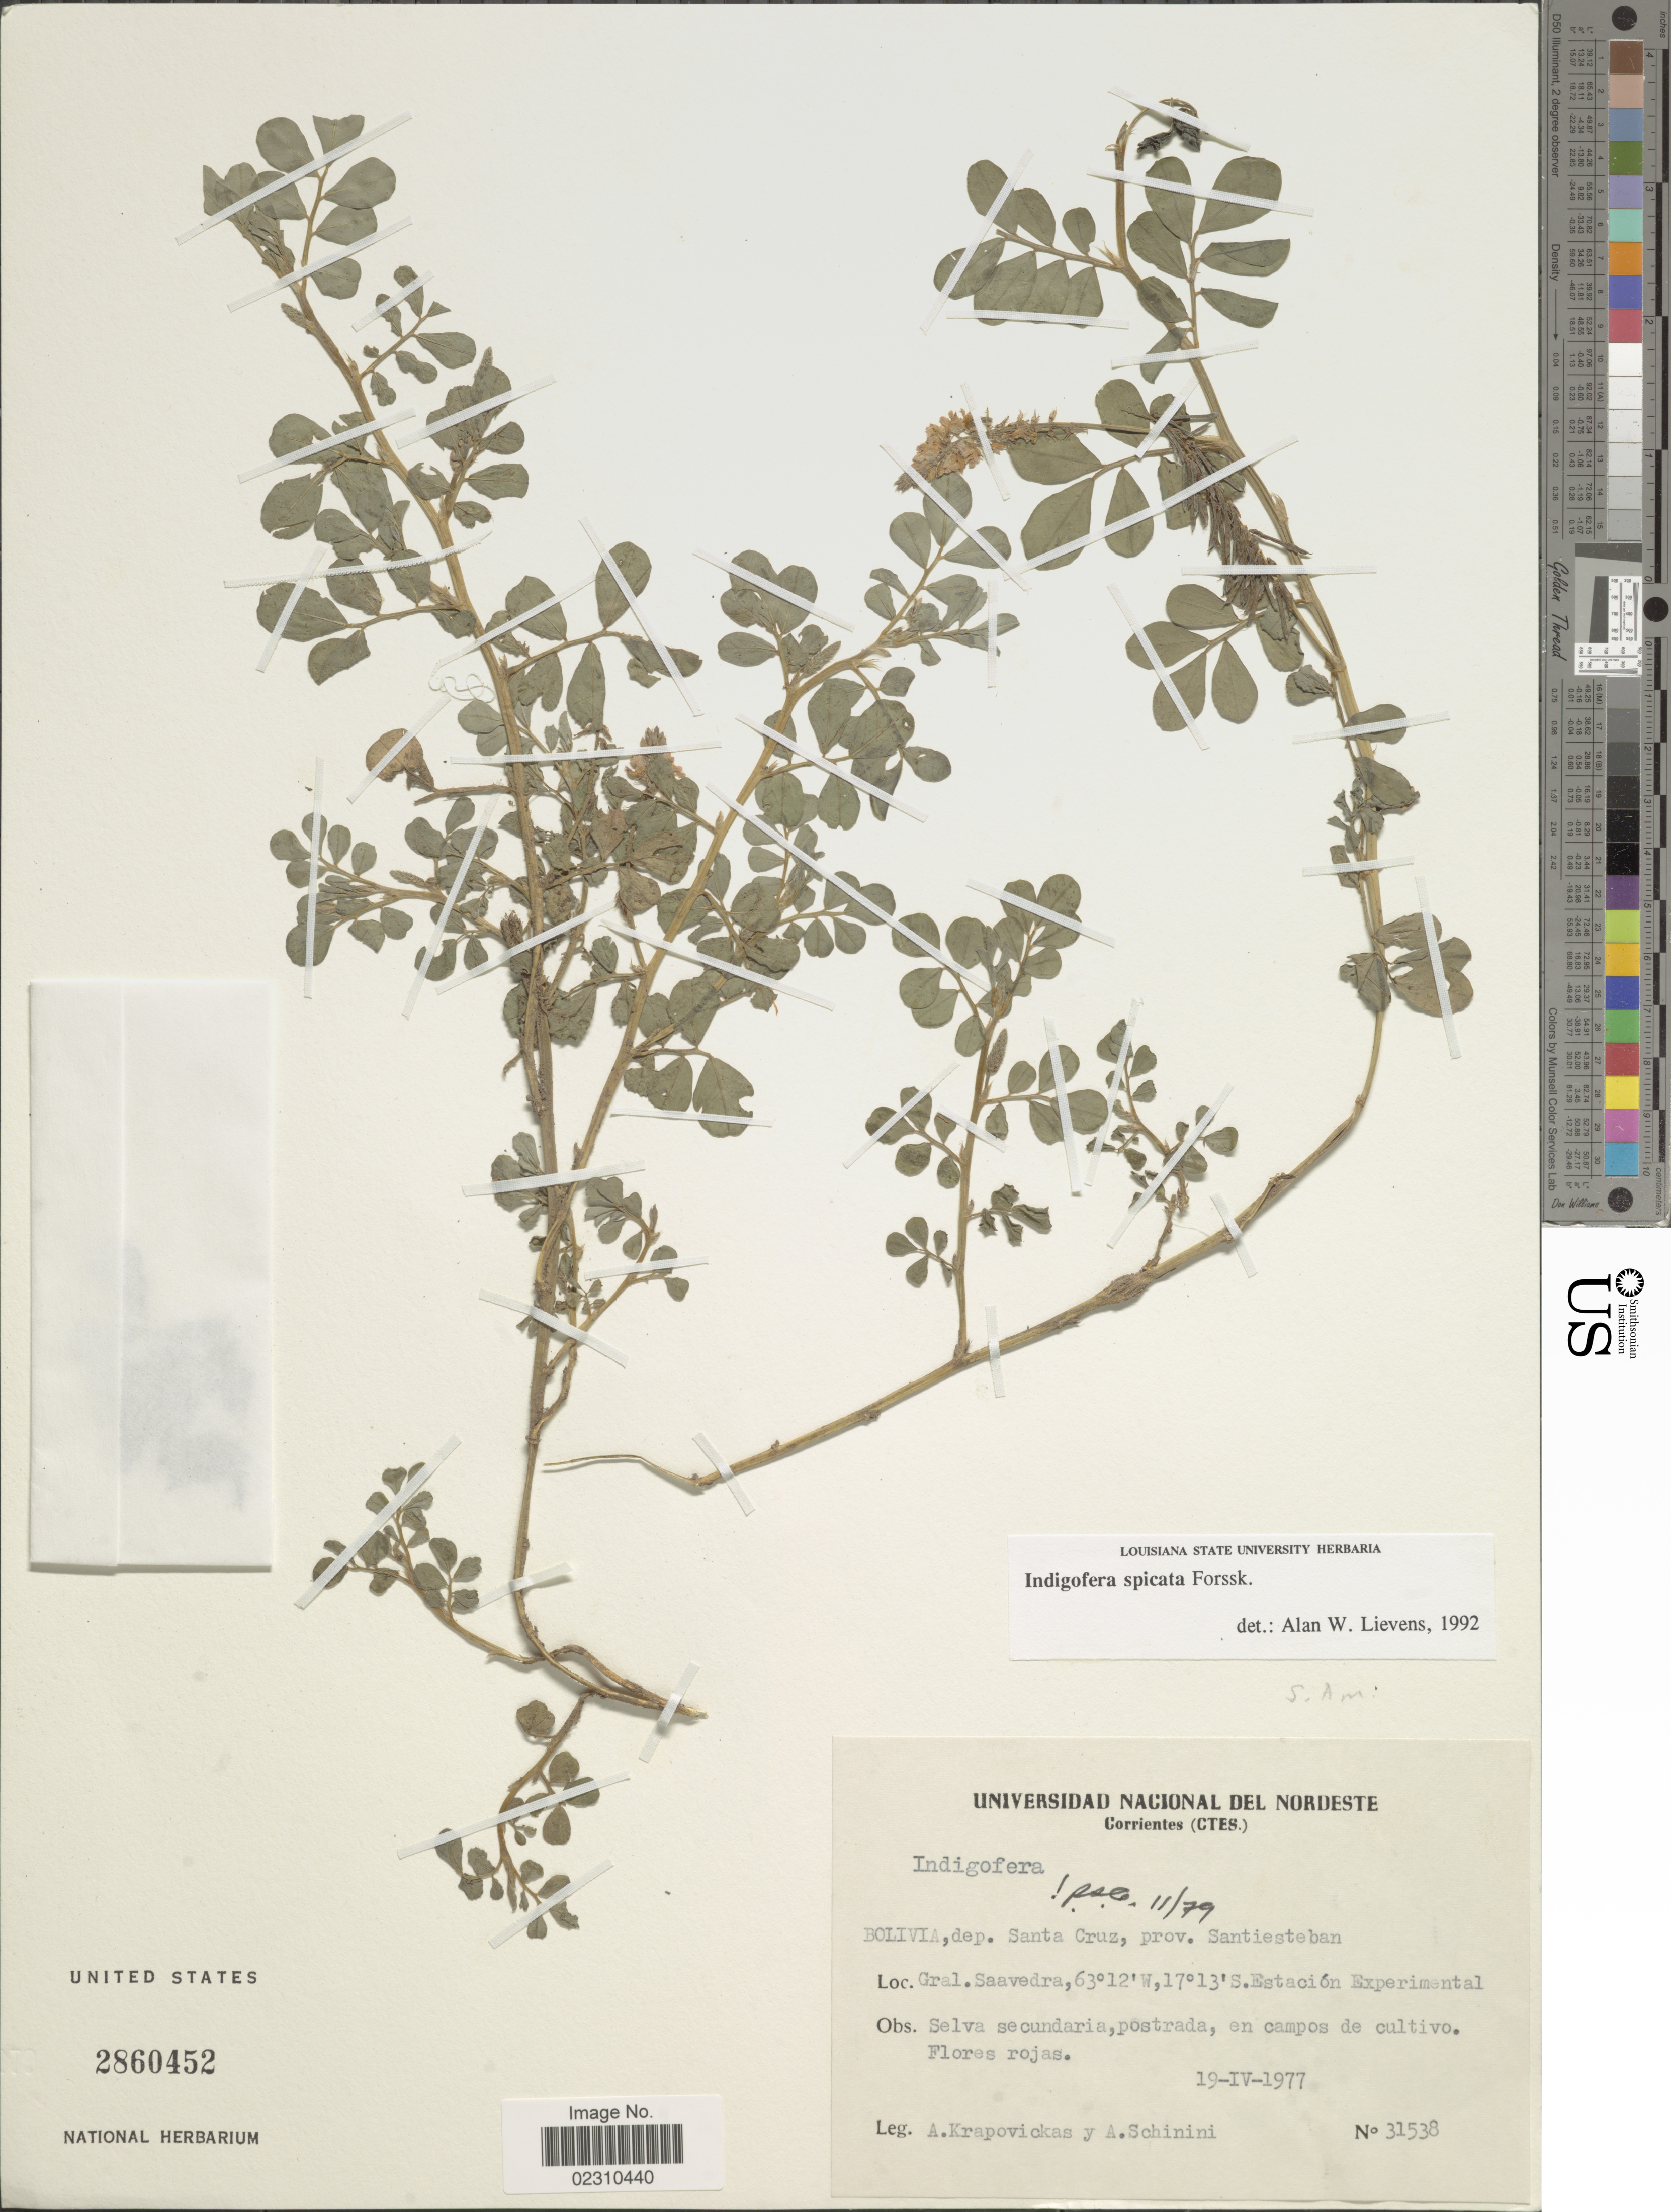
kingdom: Plantae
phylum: Tracheophyta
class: Magnoliopsida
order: Fabales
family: Fabaceae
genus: Indigofera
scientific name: Indigofera spicata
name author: Forssk.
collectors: A. Krapovickas & A. Schinini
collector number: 31538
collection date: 1977-04-19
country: Bolivia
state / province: Santa Cruz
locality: Bolivia, dep. Santa Cruz, prov. Santiesteban, Gral. Saavedra, Estacion Experimental.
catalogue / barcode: US 2860452